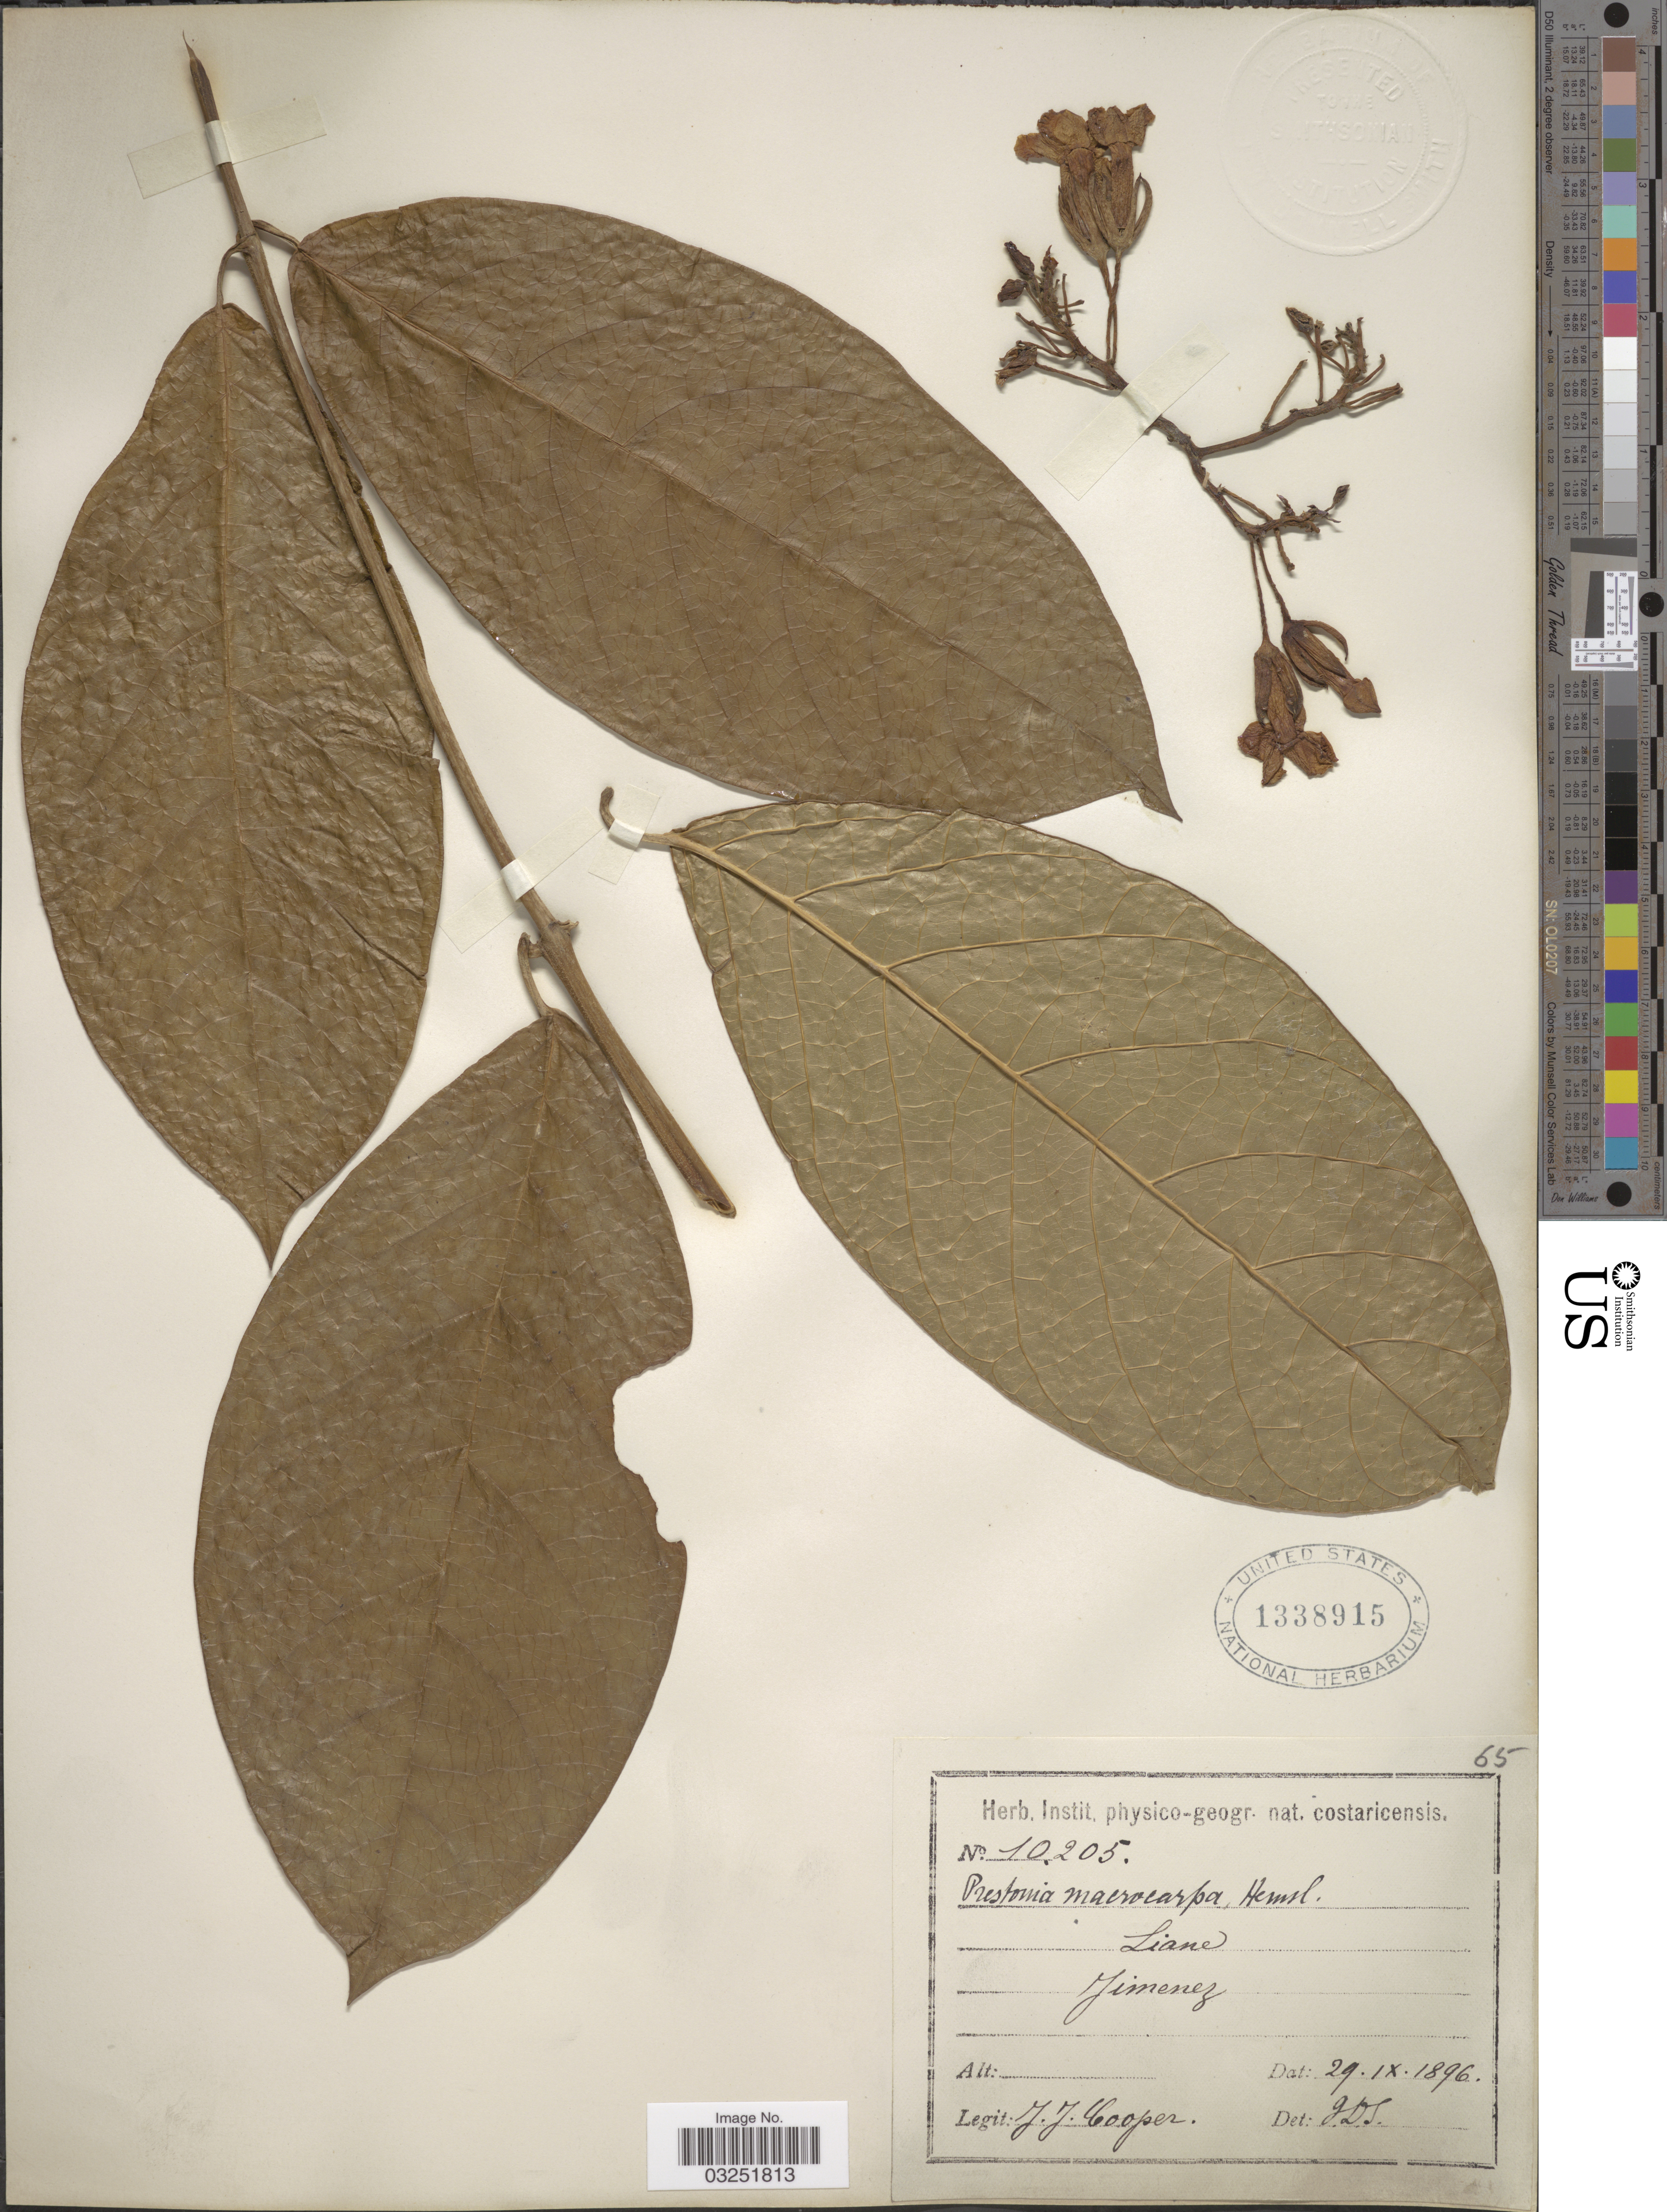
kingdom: Plantae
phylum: Tracheophyta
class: Magnoliopsida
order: Gentianales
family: Apocynaceae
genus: Prestonia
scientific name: Prestonia portobellensis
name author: (Beurl.) Woodson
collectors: J. J. Cooper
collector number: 10205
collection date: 1896-11-29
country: Costa Rica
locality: Jimenez.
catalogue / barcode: US 1338915